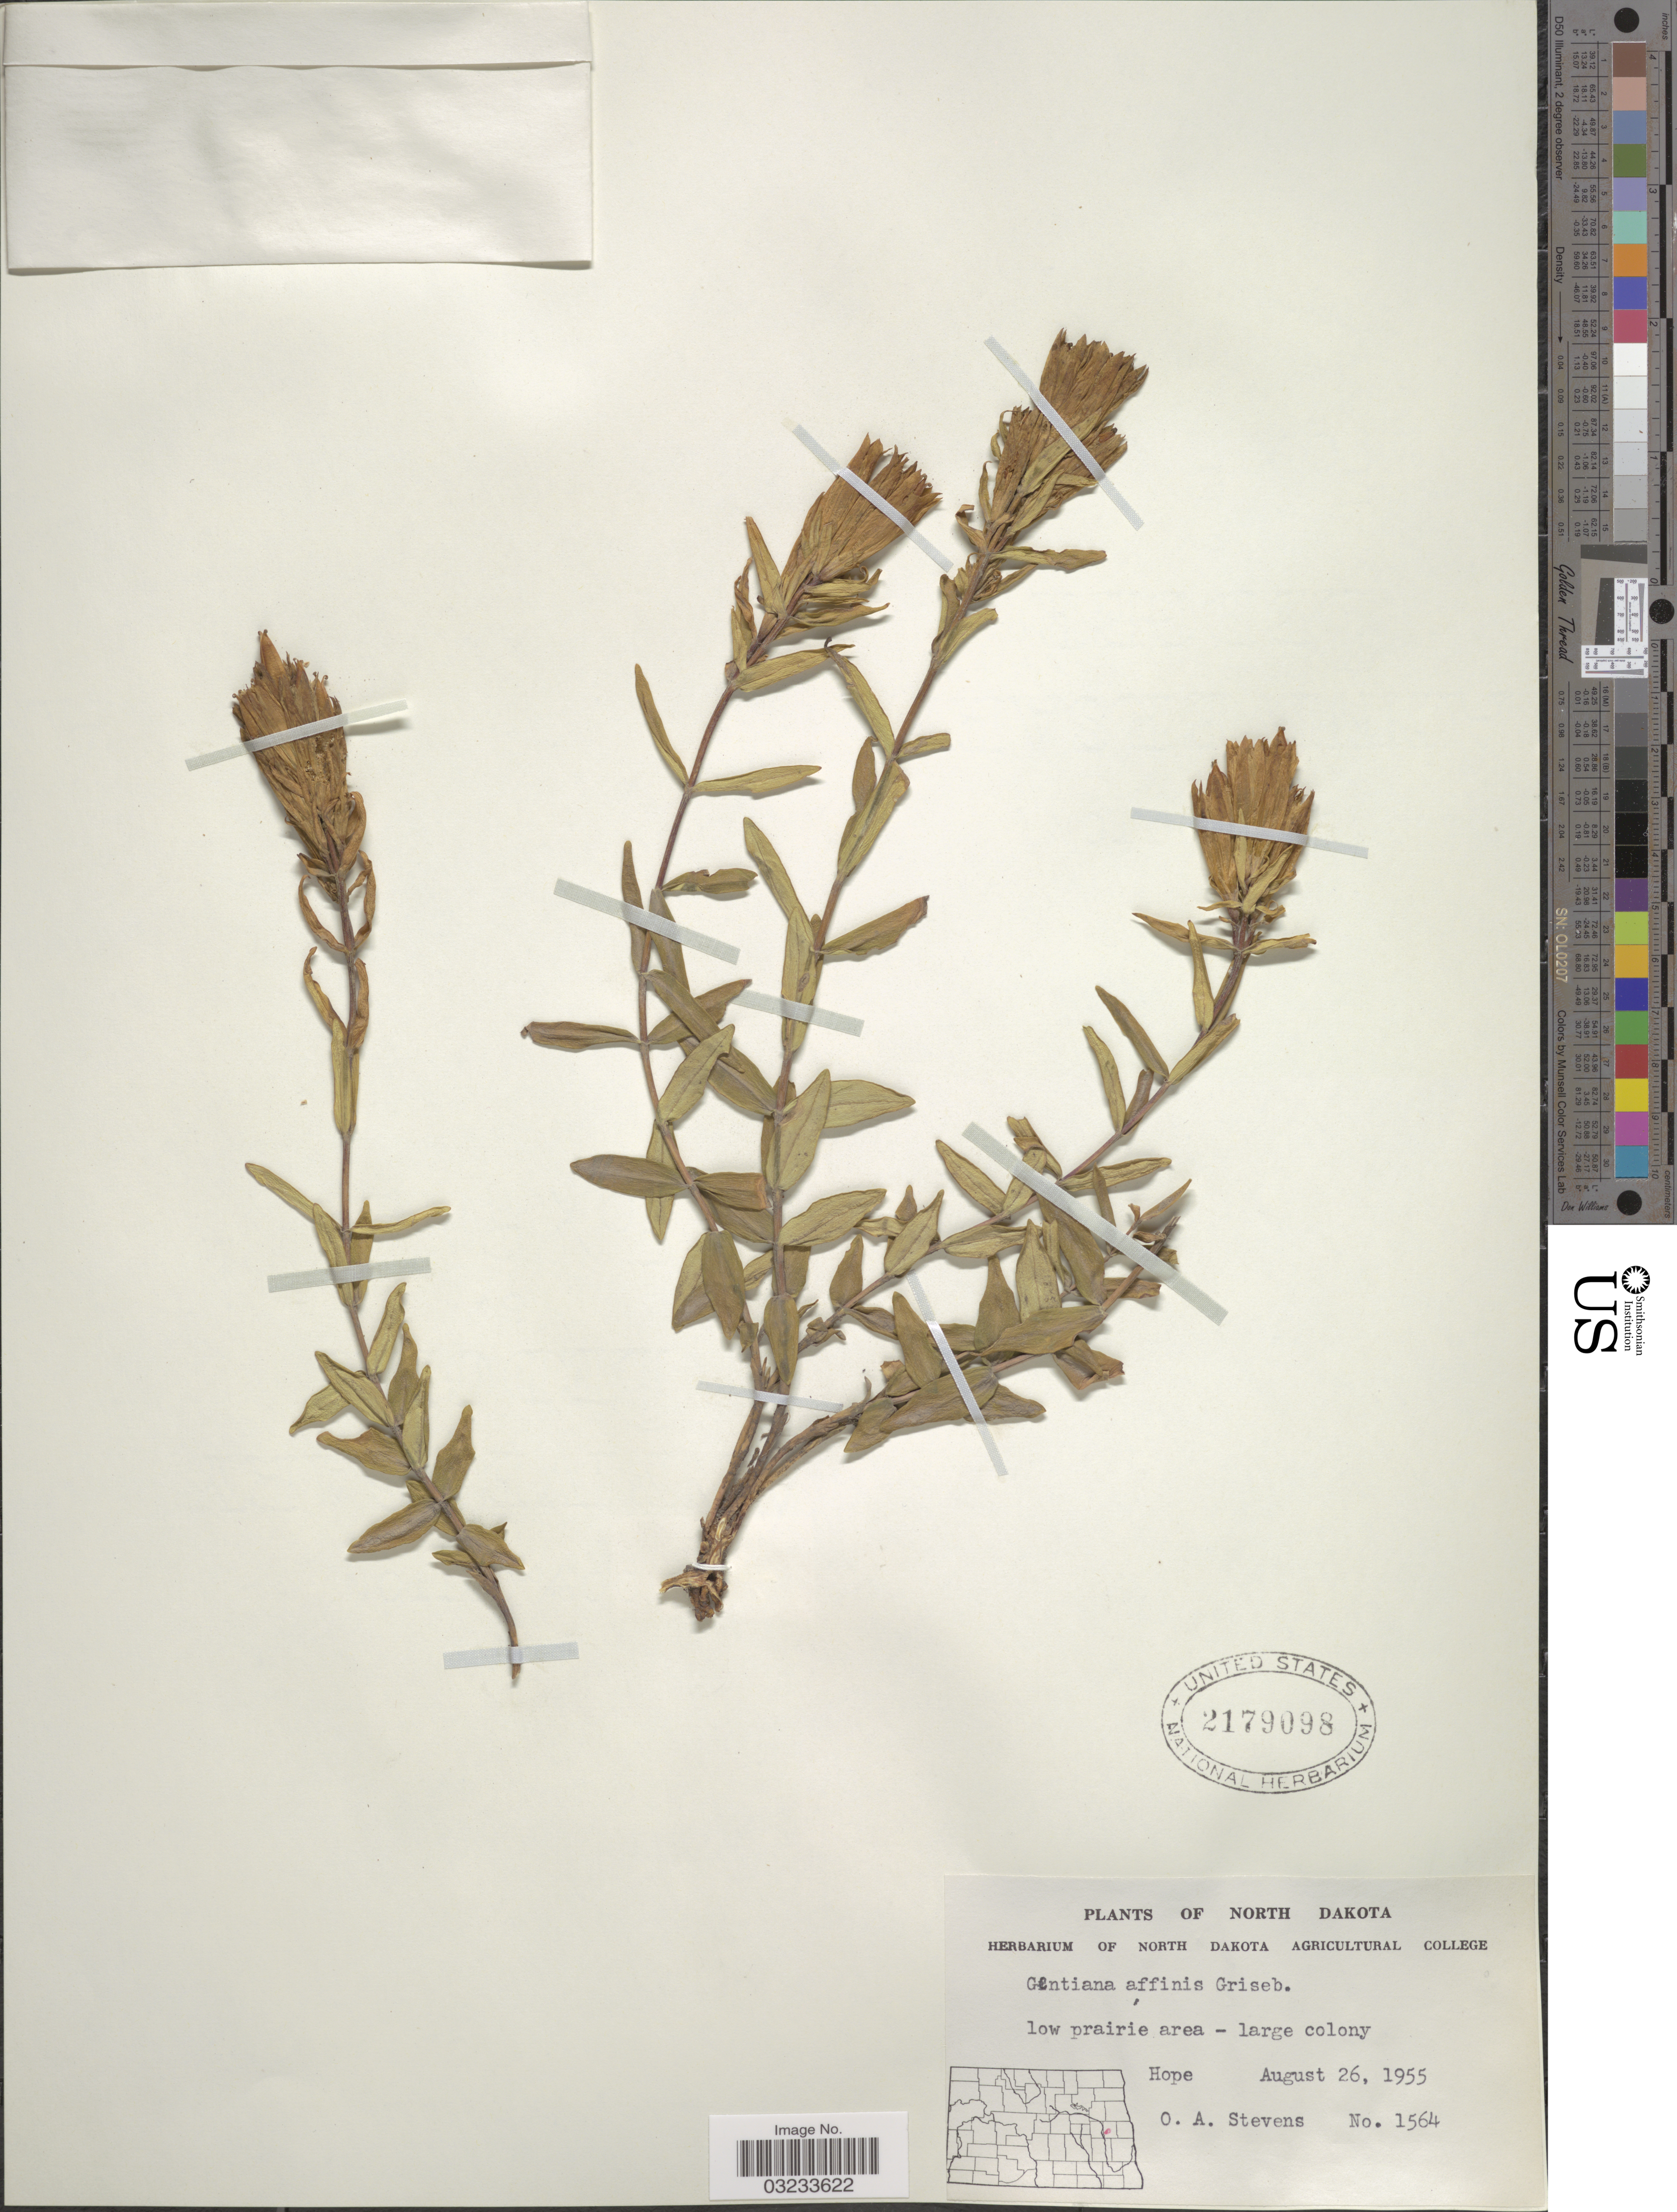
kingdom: Plantae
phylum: Tracheophyta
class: Magnoliopsida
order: Gentianales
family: Gentianaceae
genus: Gentiana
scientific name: Gentiana affinis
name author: Griseb.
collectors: O. A. Stevens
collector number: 1564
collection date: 1955-08-26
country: United States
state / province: North Dakota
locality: Hope.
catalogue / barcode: US 2179098